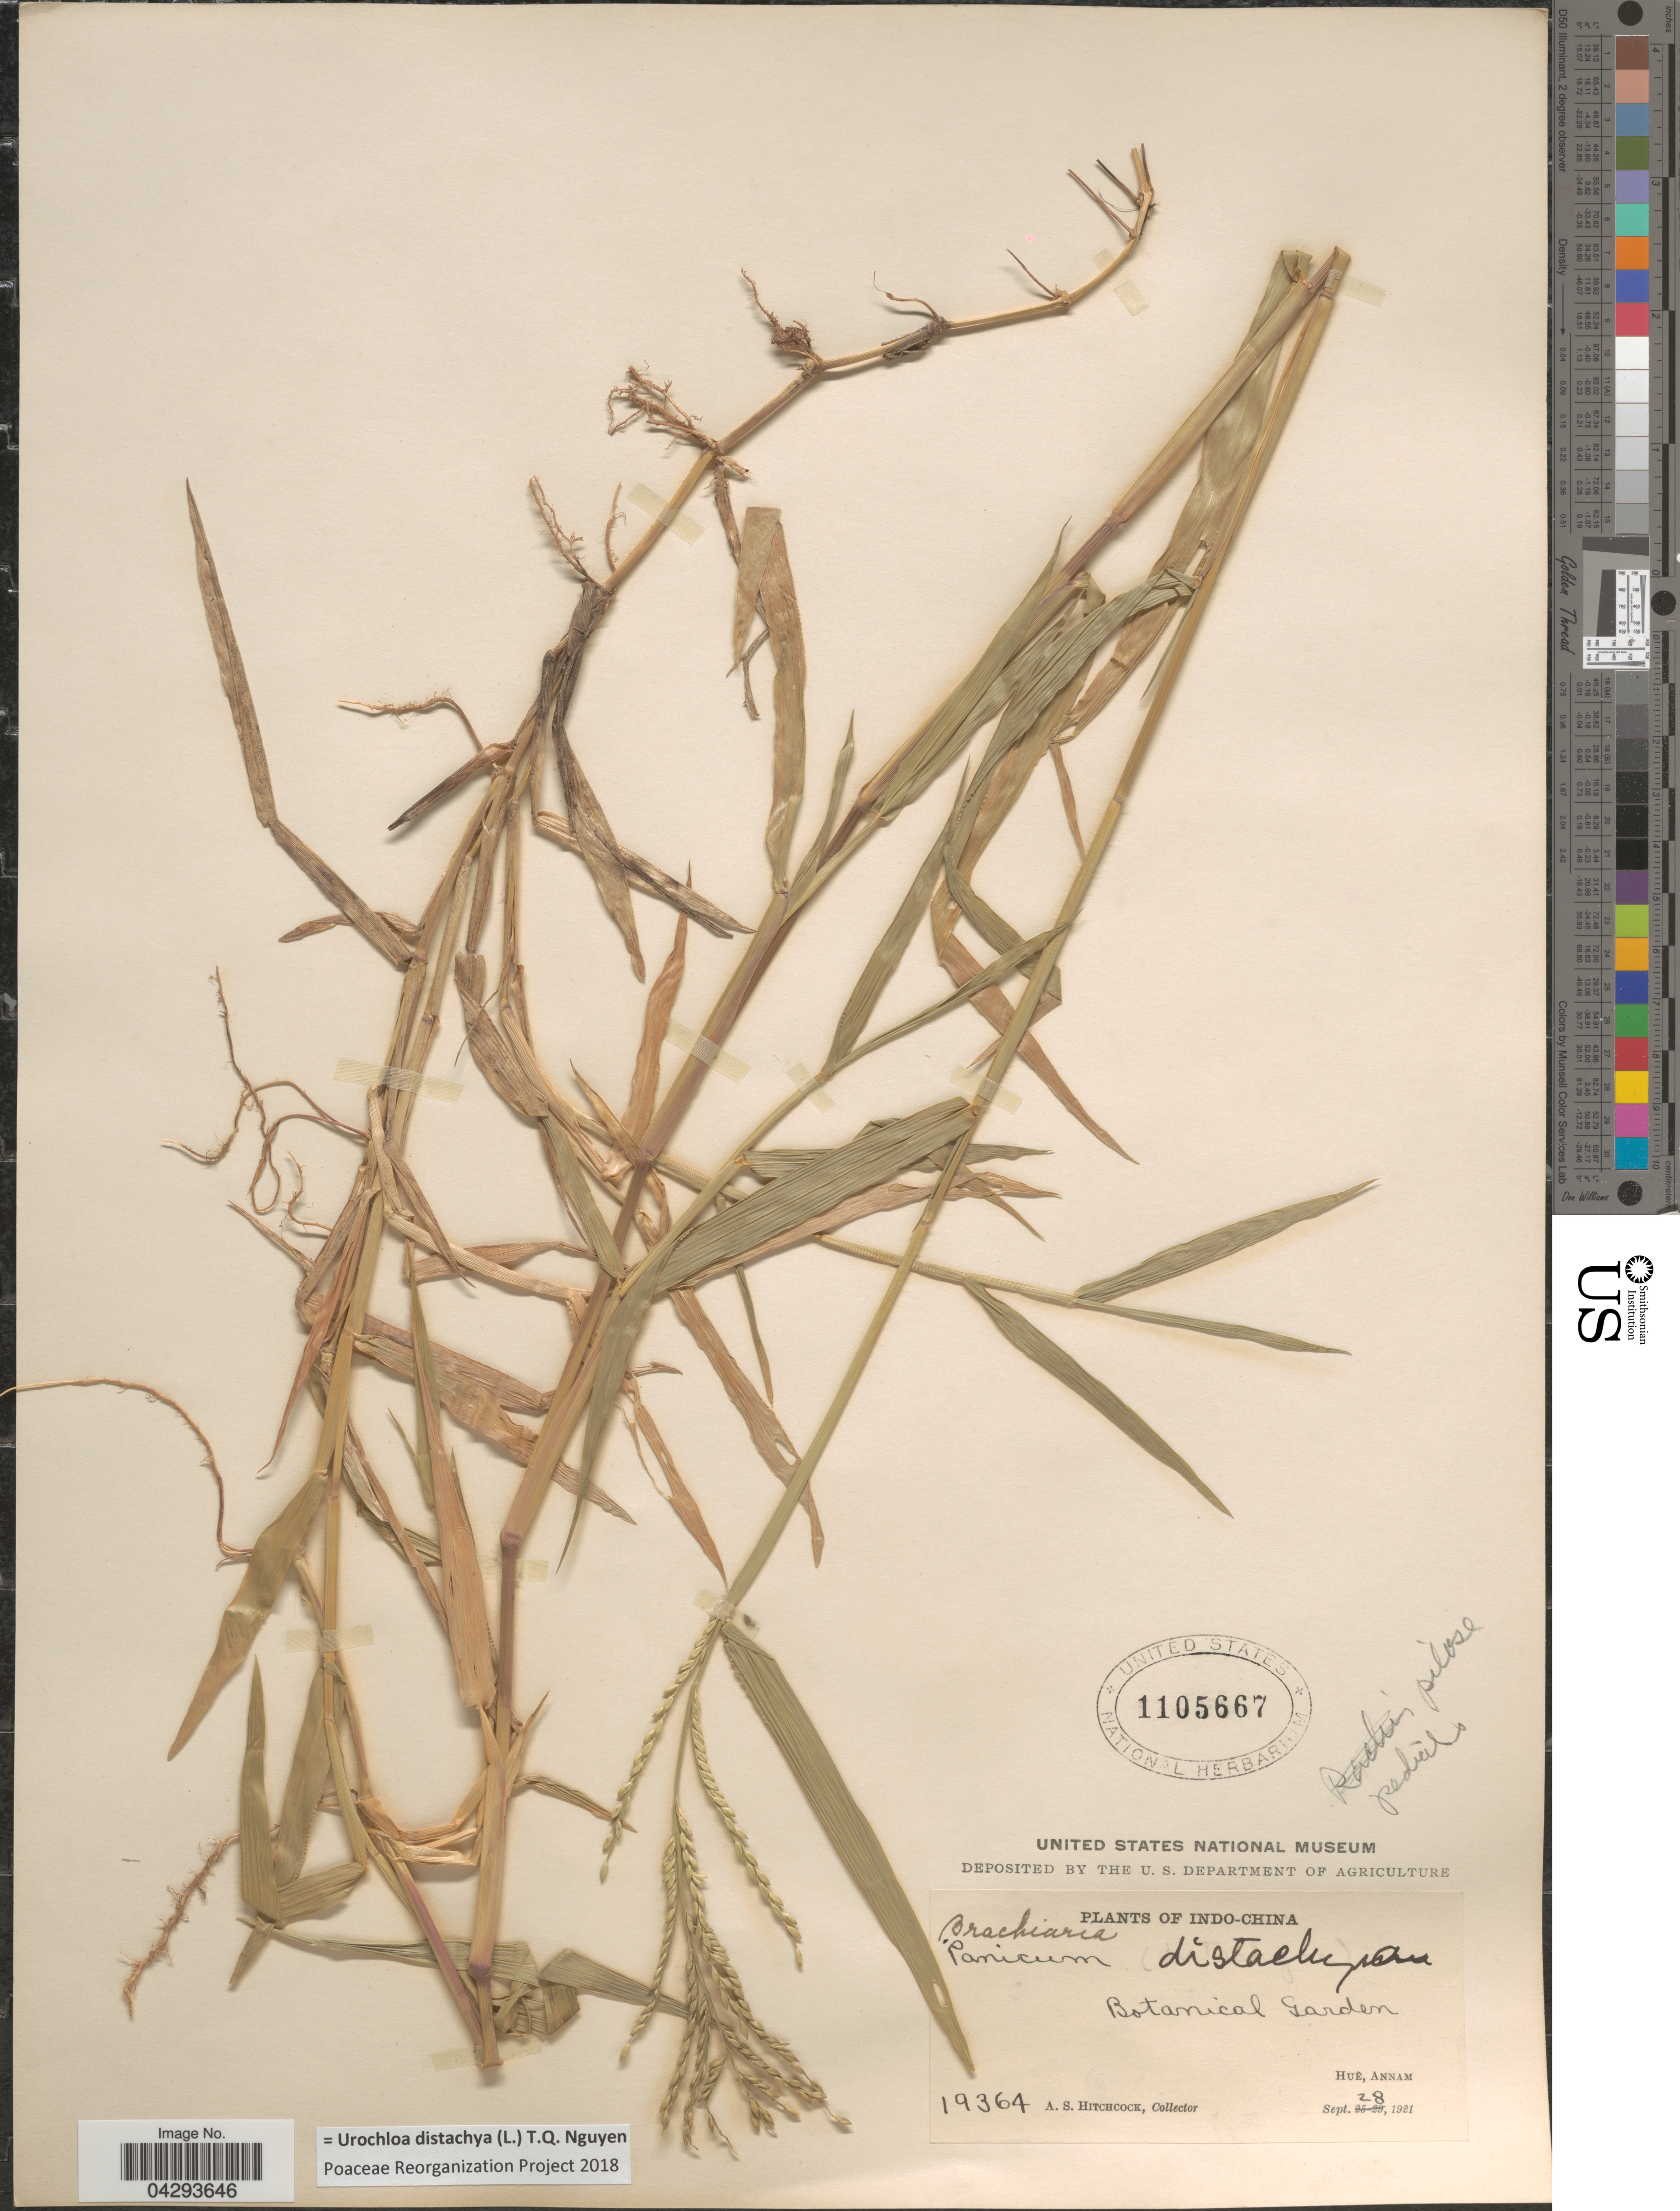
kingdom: Plantae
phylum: Tracheophyta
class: Liliopsida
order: Poales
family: Poaceae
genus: Urochloa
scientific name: Urochloa distachya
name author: (L.) T.Q. Nguyen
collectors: A. S. Hitchcock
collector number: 19364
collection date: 1921-09-28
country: Vietnam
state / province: Thua Thien-Hue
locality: Botanical Garden. Hué, Annam.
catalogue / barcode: US 1105667